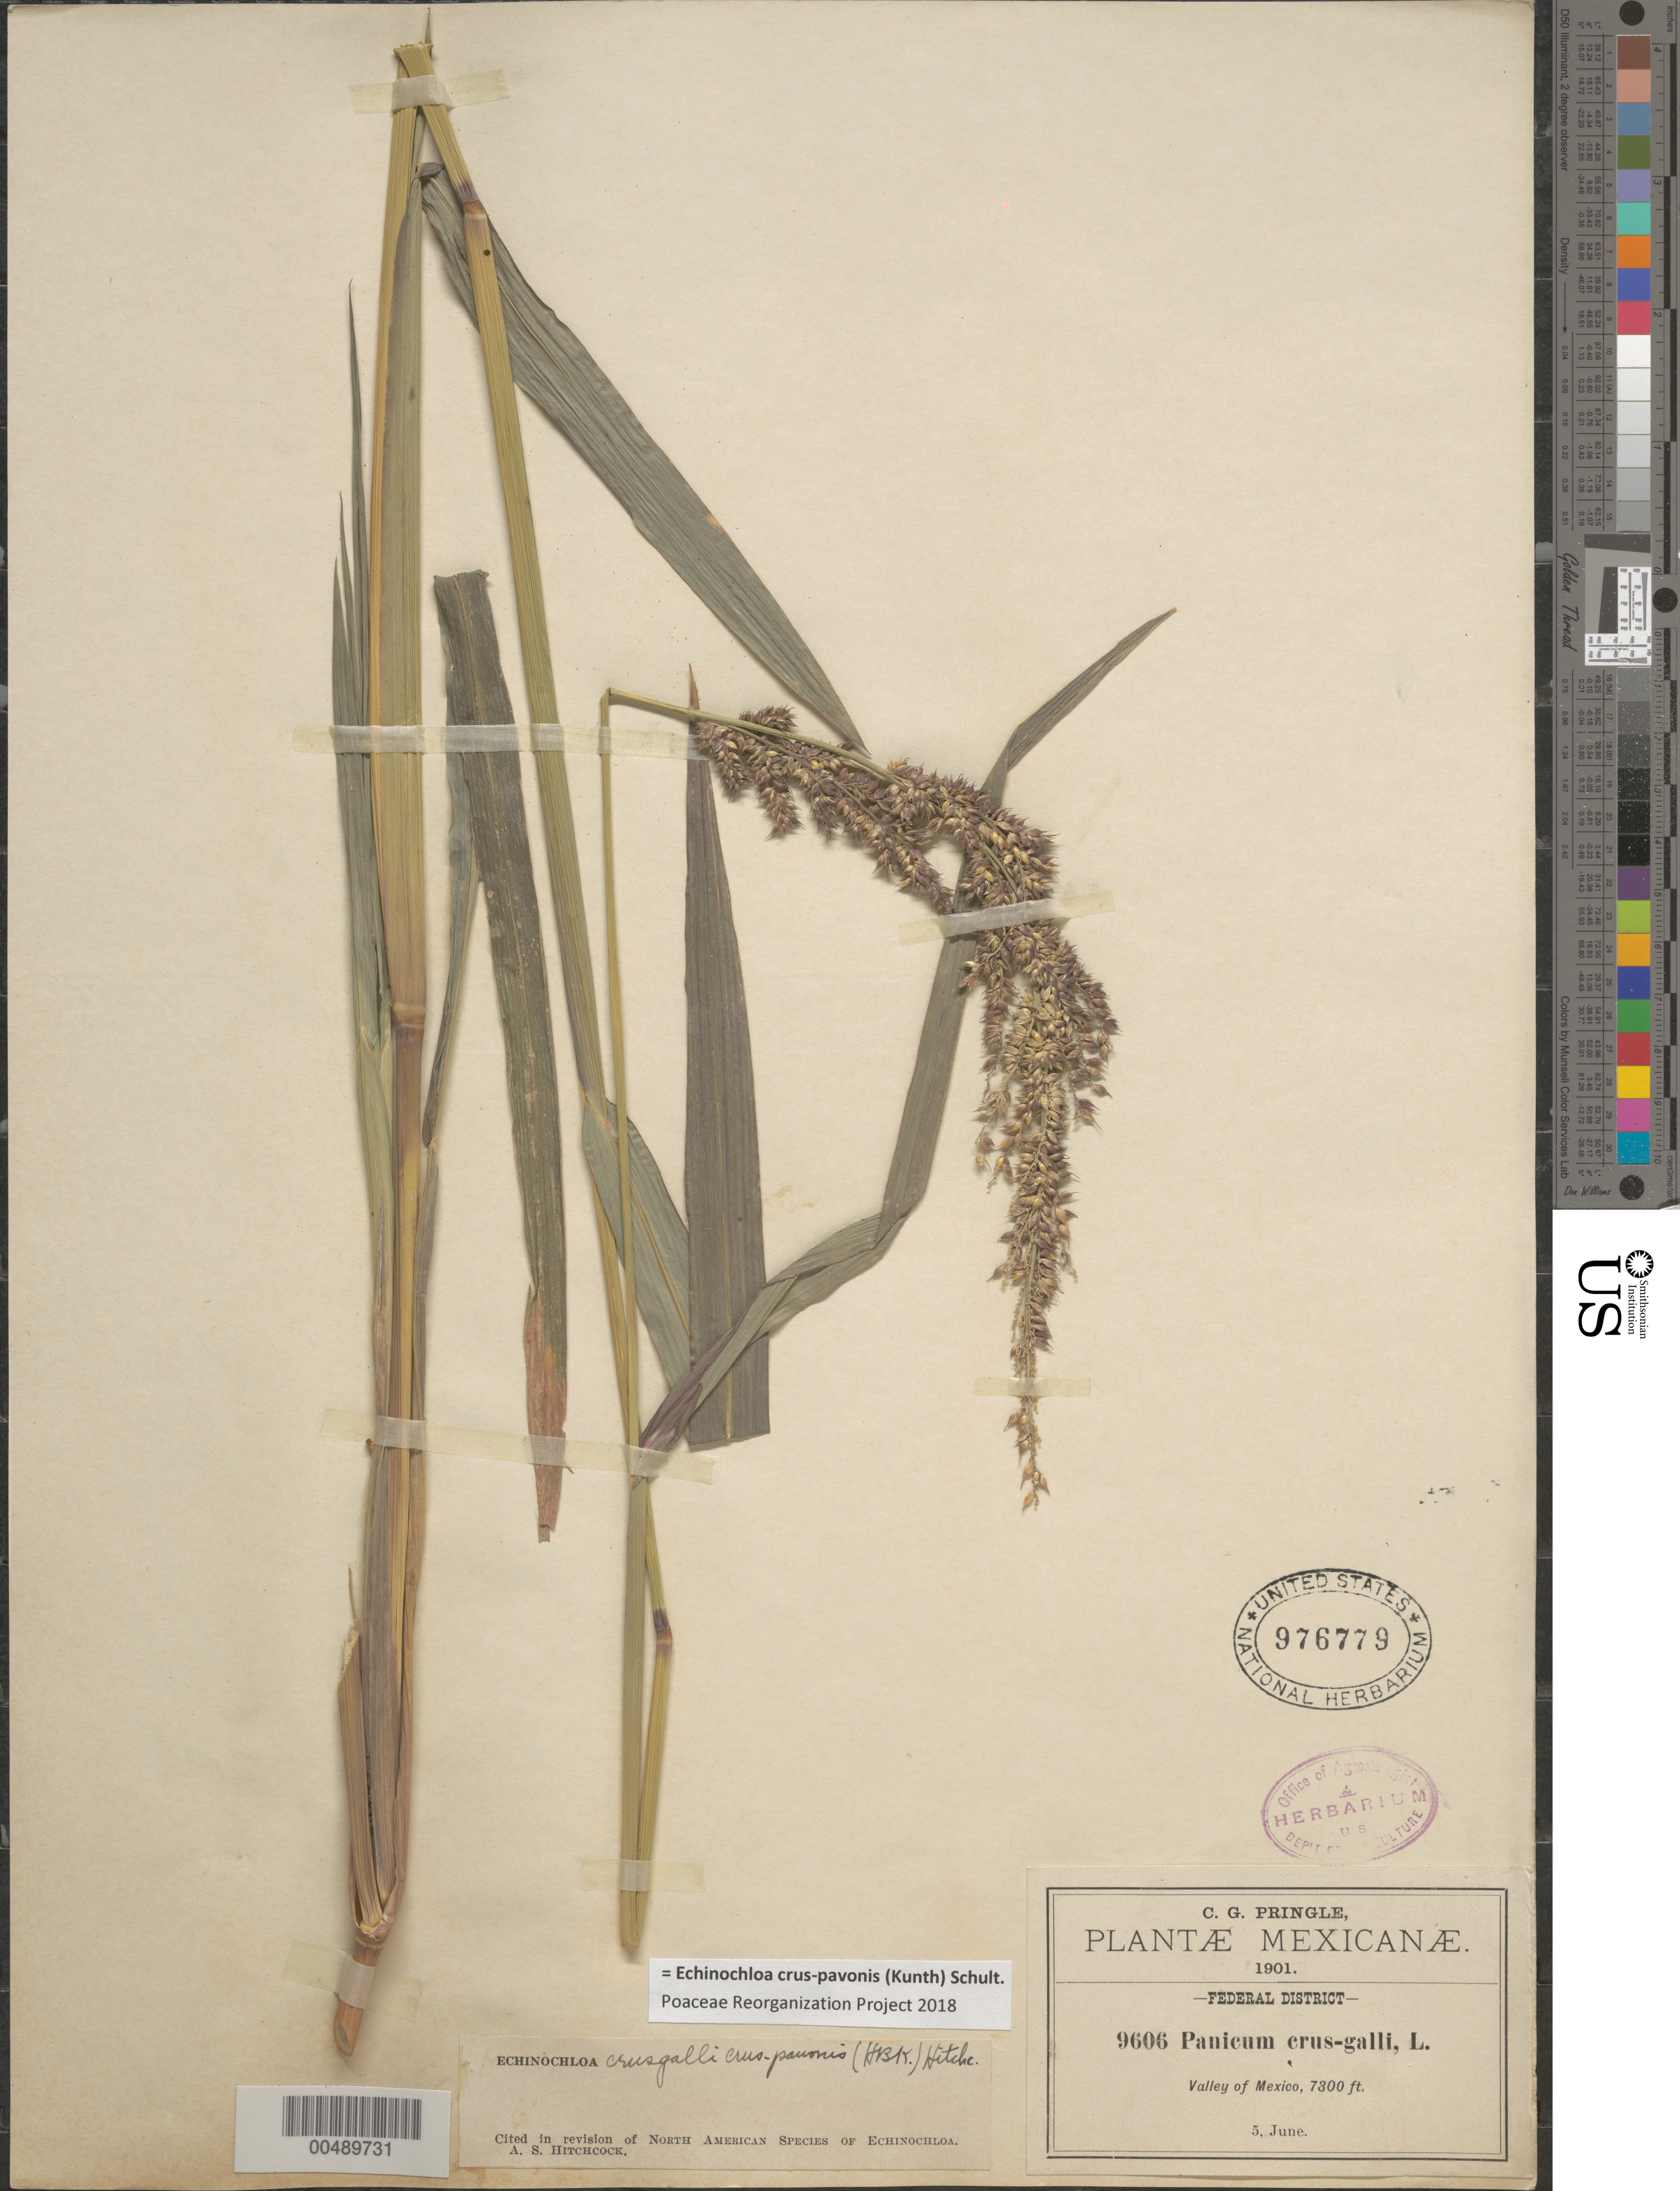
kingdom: Plantae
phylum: Tracheophyta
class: Liliopsida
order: Poales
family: Poaceae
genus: Echinochloa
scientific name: Echinochloa crus-pavonis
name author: (Kunth) Schult.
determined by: Poaceae Reorganization Project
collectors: C. G. Pringle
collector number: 9606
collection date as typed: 5 Jun 1901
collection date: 1901-06-05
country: Mexico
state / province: Distrito Federal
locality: Valley of Mexico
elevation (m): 2225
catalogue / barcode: US 976779